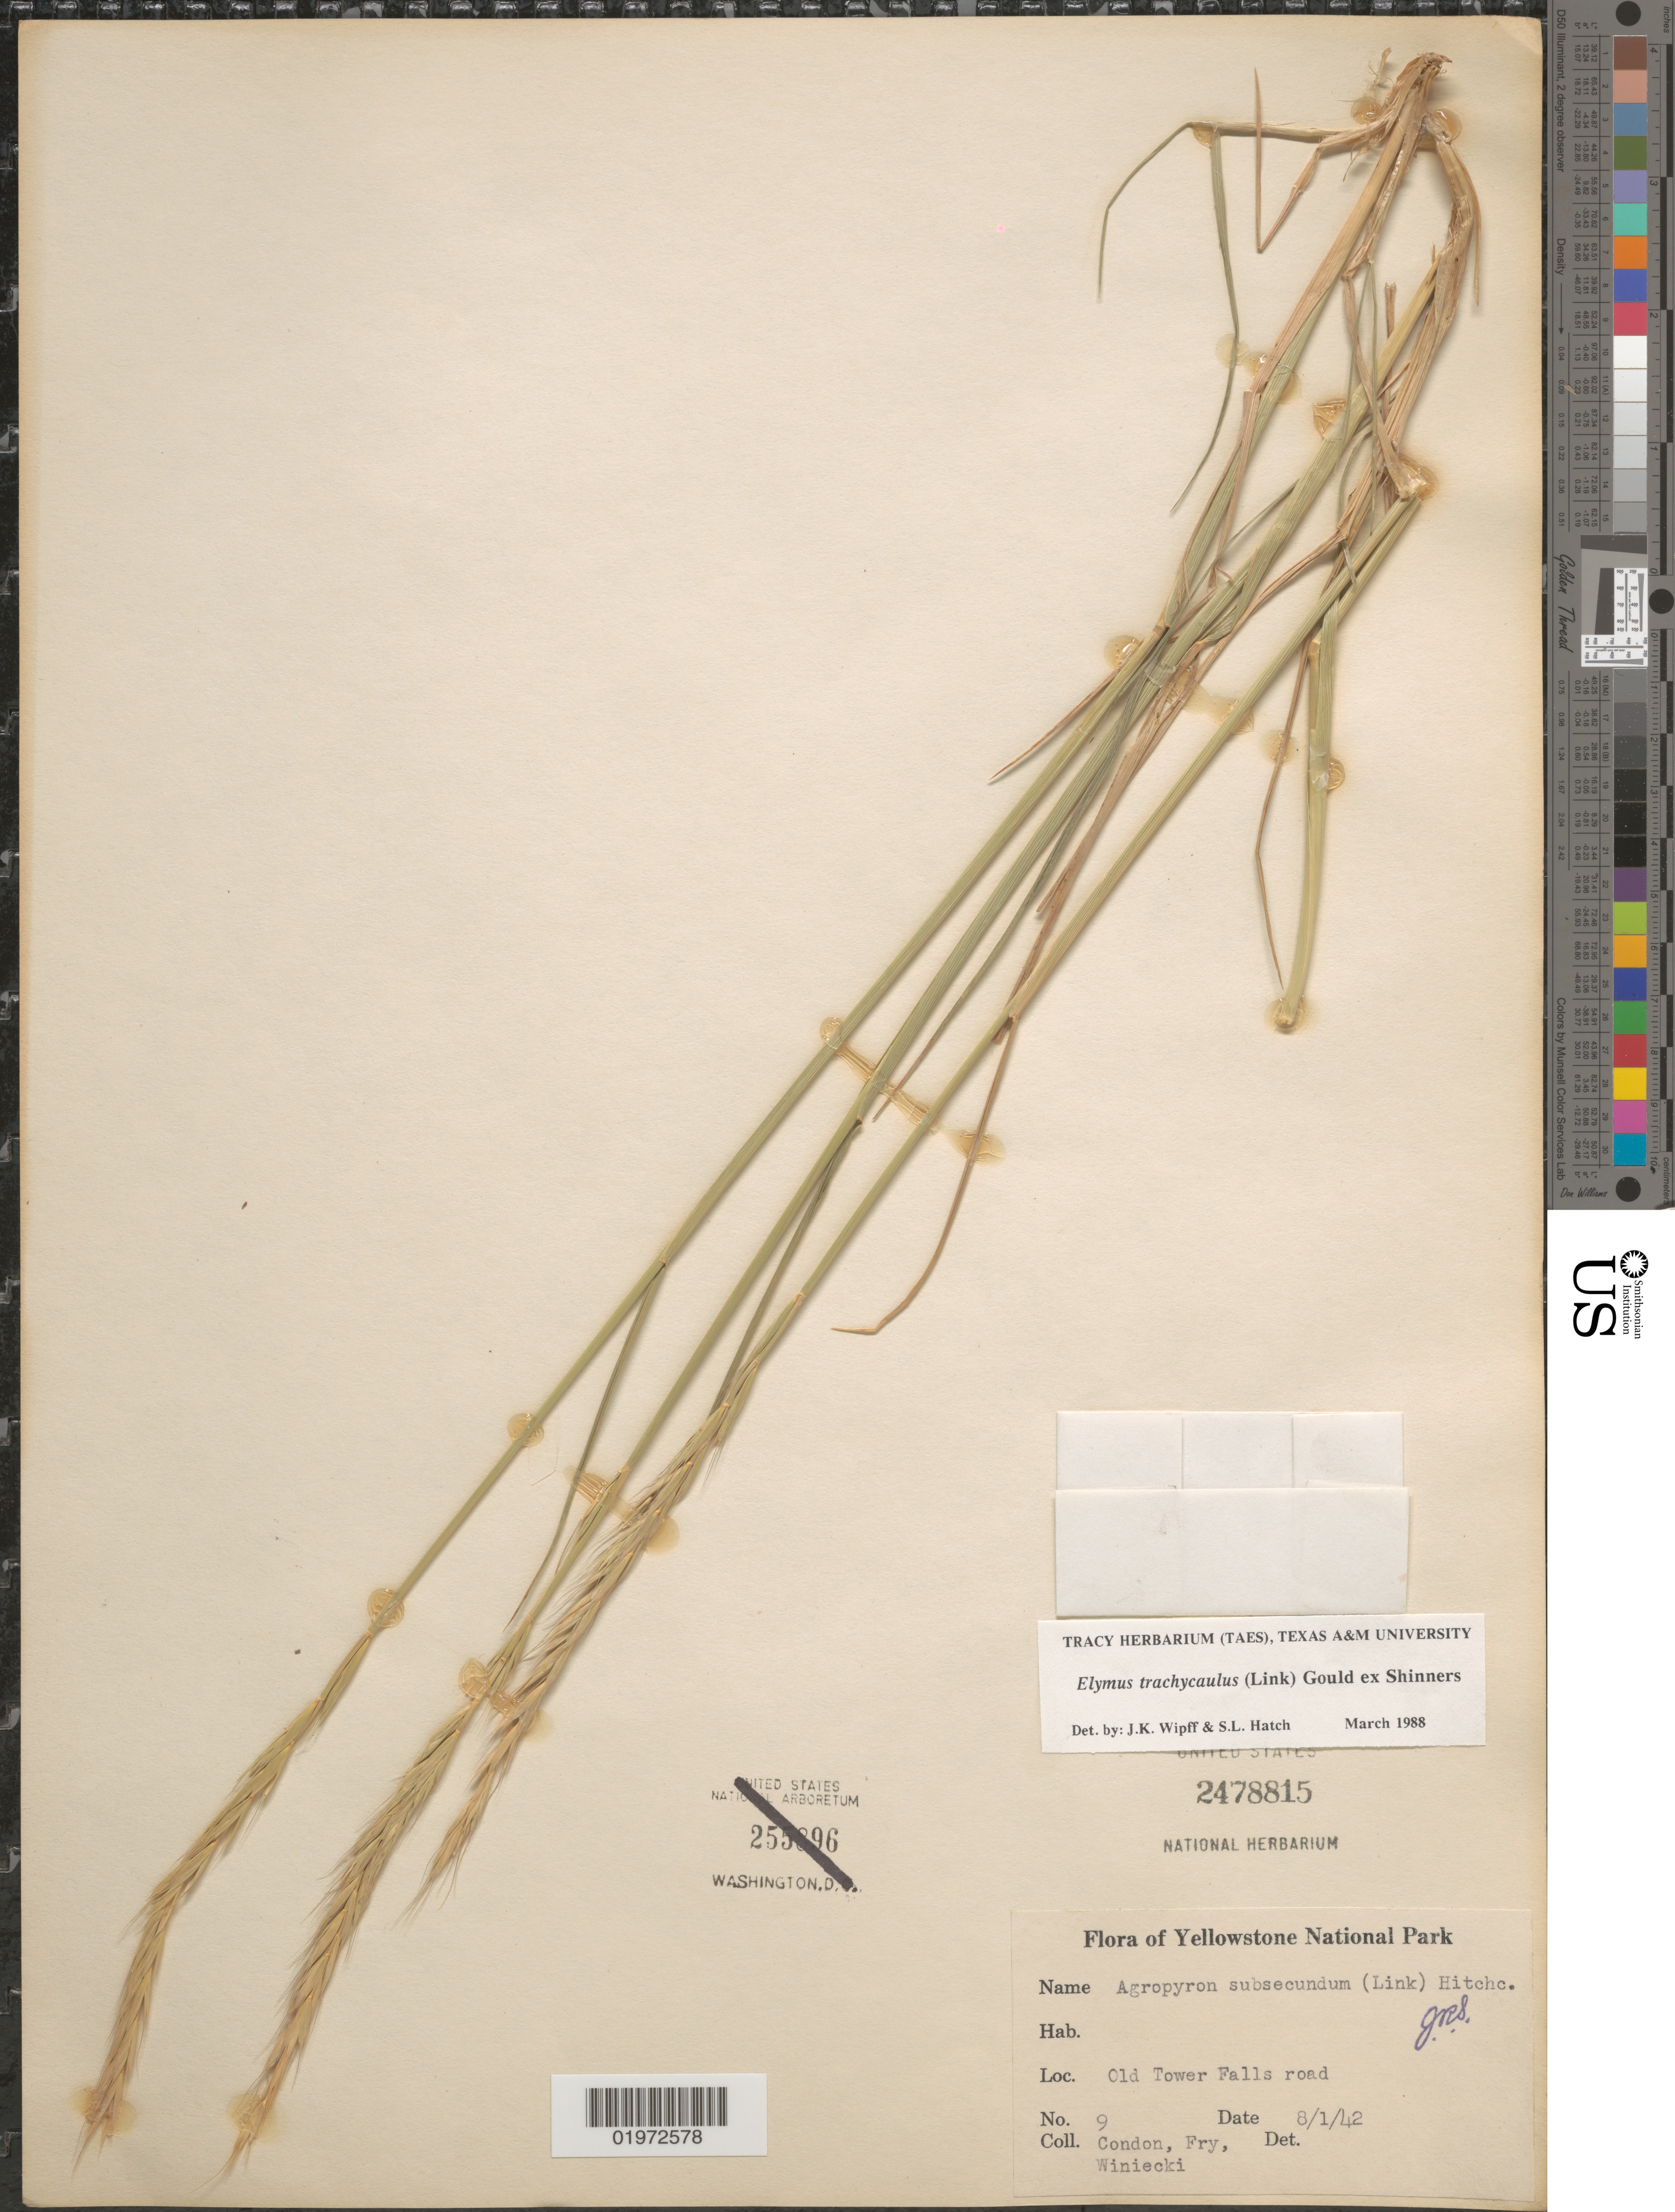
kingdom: Plantae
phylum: Tracheophyta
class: Liliopsida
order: Poales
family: Poaceae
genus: Elymus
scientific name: Elymus trachycaulus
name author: (Link) Gould ex Shinners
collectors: Condon, -. Fry & Winiecki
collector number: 9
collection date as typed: Transcribed d/m/y: 1/8/42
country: United States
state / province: Wyoming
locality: Yellowstone National Park. Old Tower Falls road.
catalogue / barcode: US 2478815